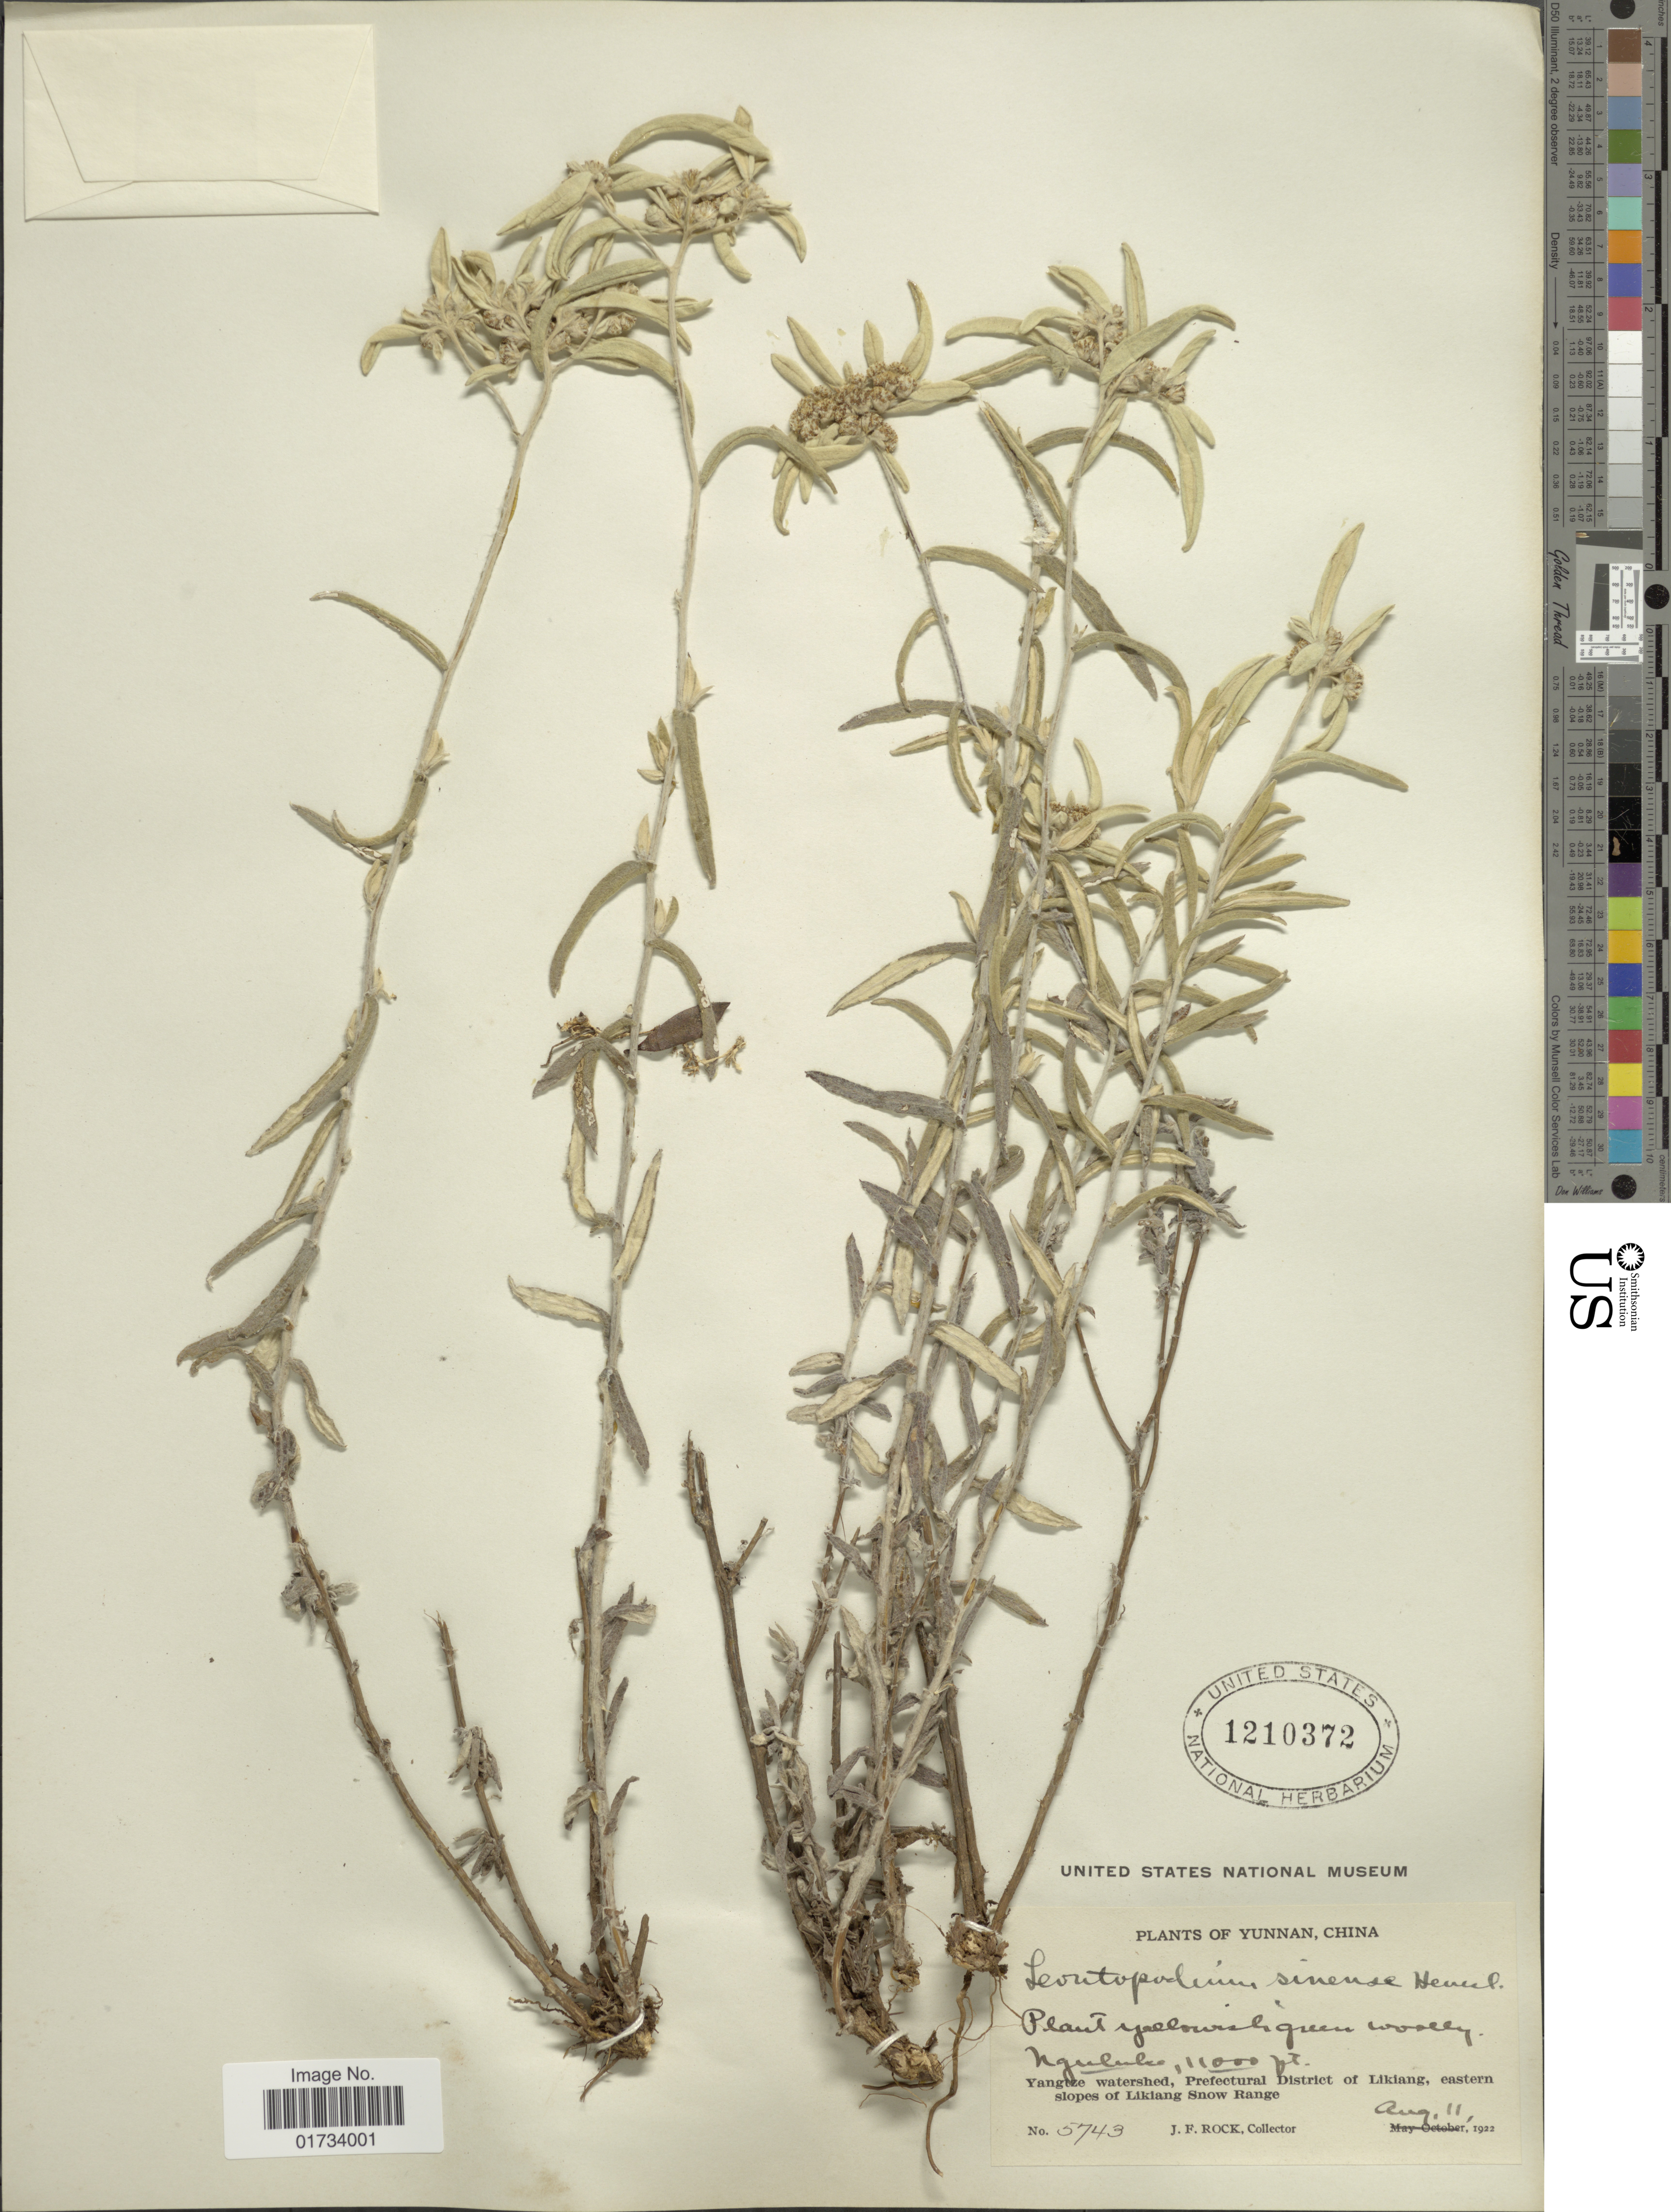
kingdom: Plantae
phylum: Tracheophyta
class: Magnoliopsida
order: Asterales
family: Asteraceae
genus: Leontopodium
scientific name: Leontopodium sinense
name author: Hemsl.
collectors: J. Rock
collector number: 5743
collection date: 1922-08-11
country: China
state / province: Yunnan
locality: Nguluke Yangtze watershed, Prefectural District of Likiang, eastern slopes of Likiang Snow Range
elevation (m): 3353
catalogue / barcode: US 1210372